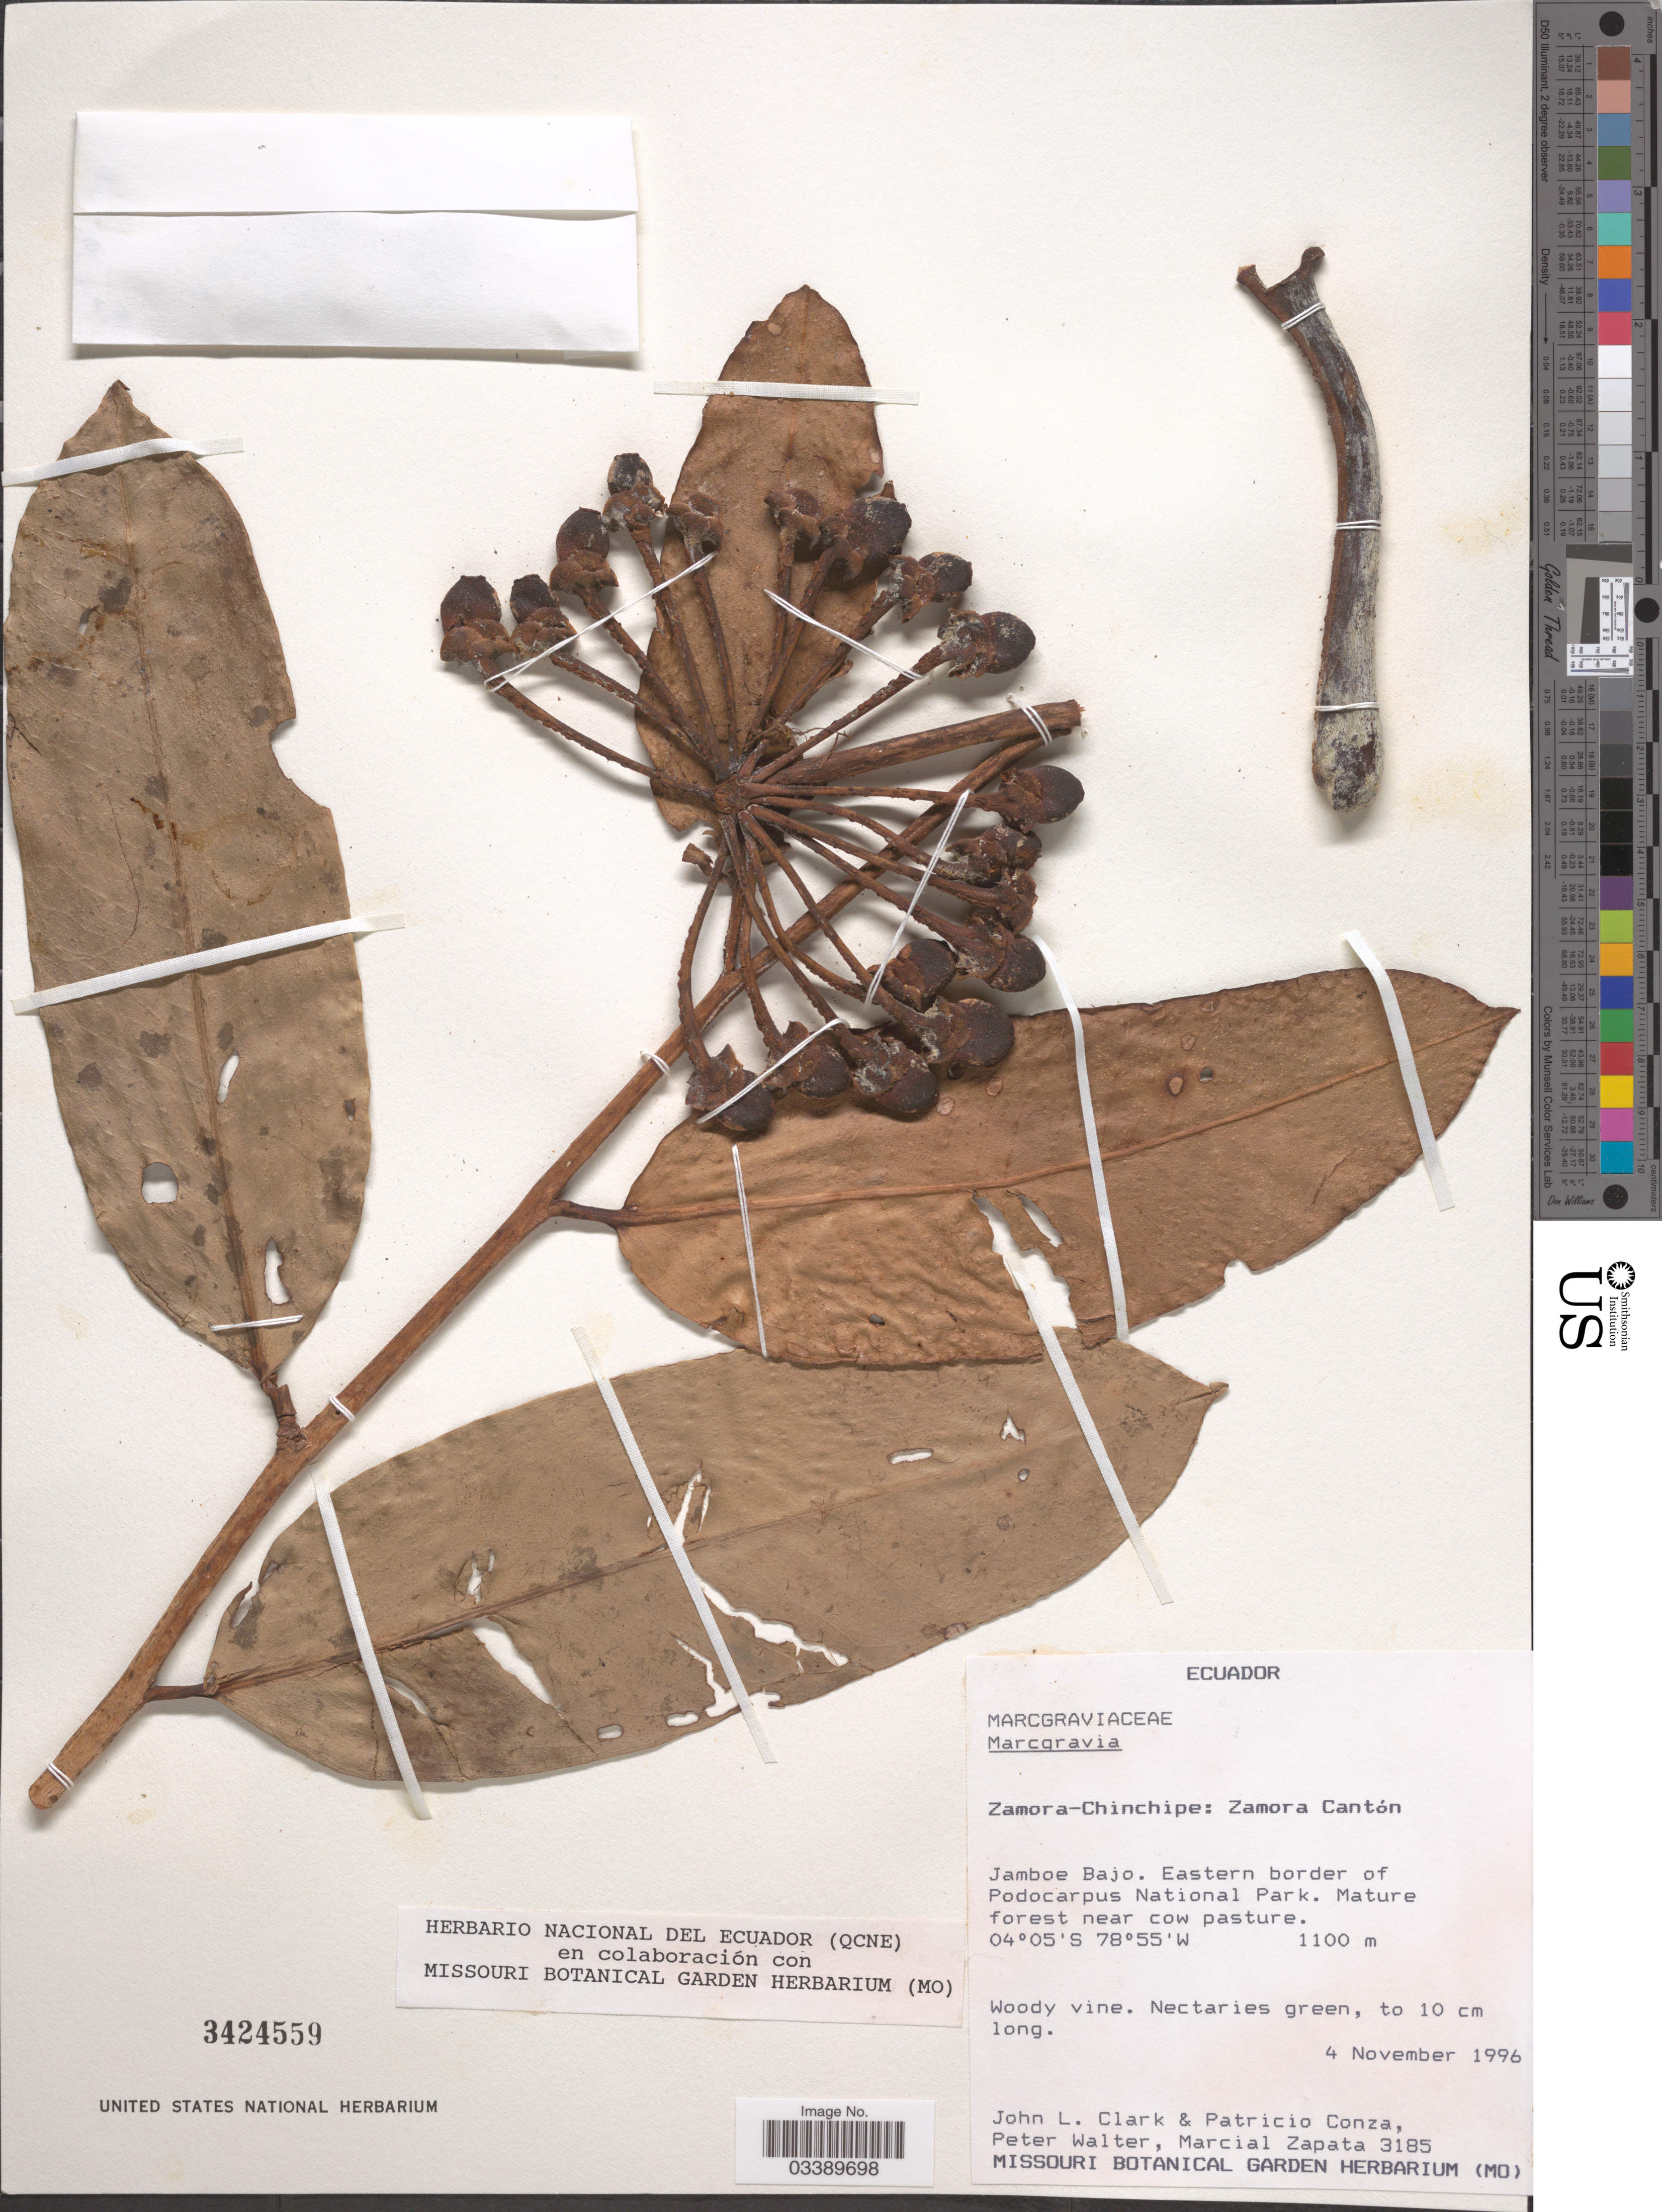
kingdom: Plantae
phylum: Tracheophyta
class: Magnoliopsida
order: Ericales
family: Marcgraviaceae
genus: Marcgravia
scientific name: Marcgravia sp.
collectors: J. L. Clark, P. Conza, P. Walter & M. Zapata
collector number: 3185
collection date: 1996-11-04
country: Ecuador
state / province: Zamora-Chinchipe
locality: Zamora Cantón. Jamboe Bajo. Eastern border of Podocarpus National Park. Mature forest near cow pasture.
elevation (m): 1100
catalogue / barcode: US 3424559